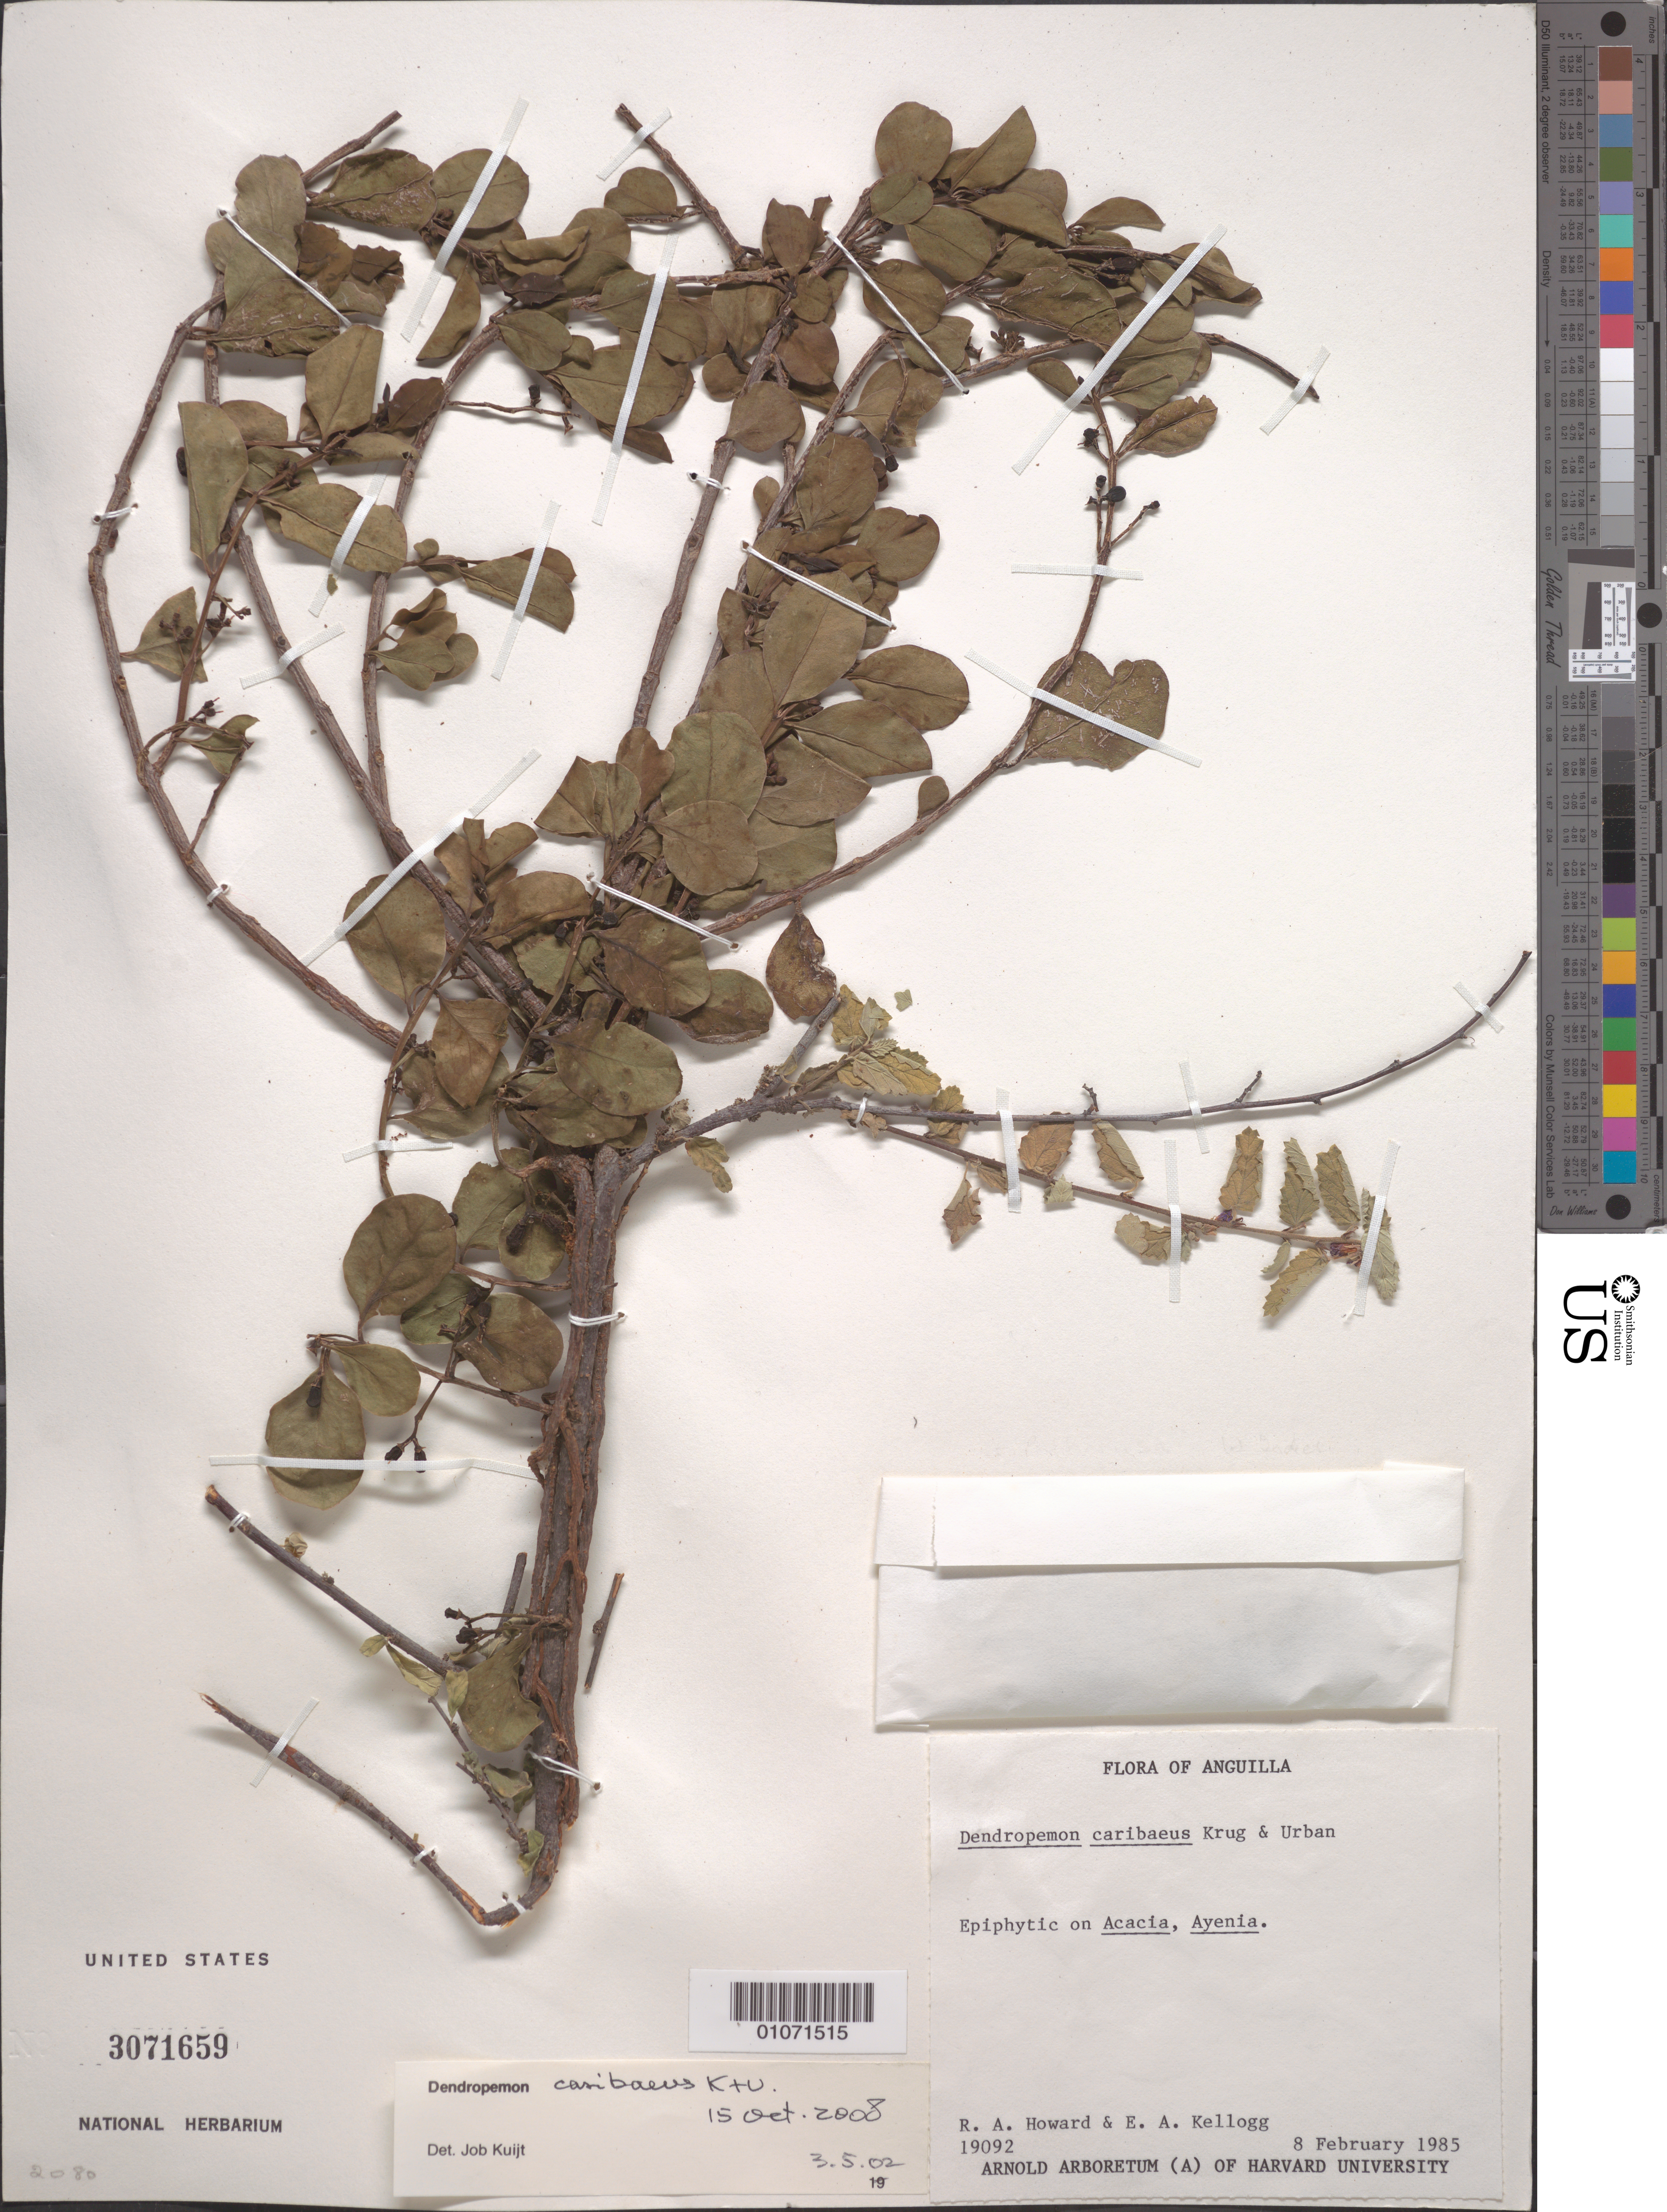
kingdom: Plantae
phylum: Tracheophyta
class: Magnoliopsida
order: Santalales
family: Loranthaceae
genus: Dendropemon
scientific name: Dendropemon caribaeus var. caribaeus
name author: Krug & Urb.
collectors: R. A. Howard & E. A. Kellogg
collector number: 19092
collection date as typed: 08 Feb 1985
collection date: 1985-02-08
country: Anguilla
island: Anguilla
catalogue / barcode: US 3071659